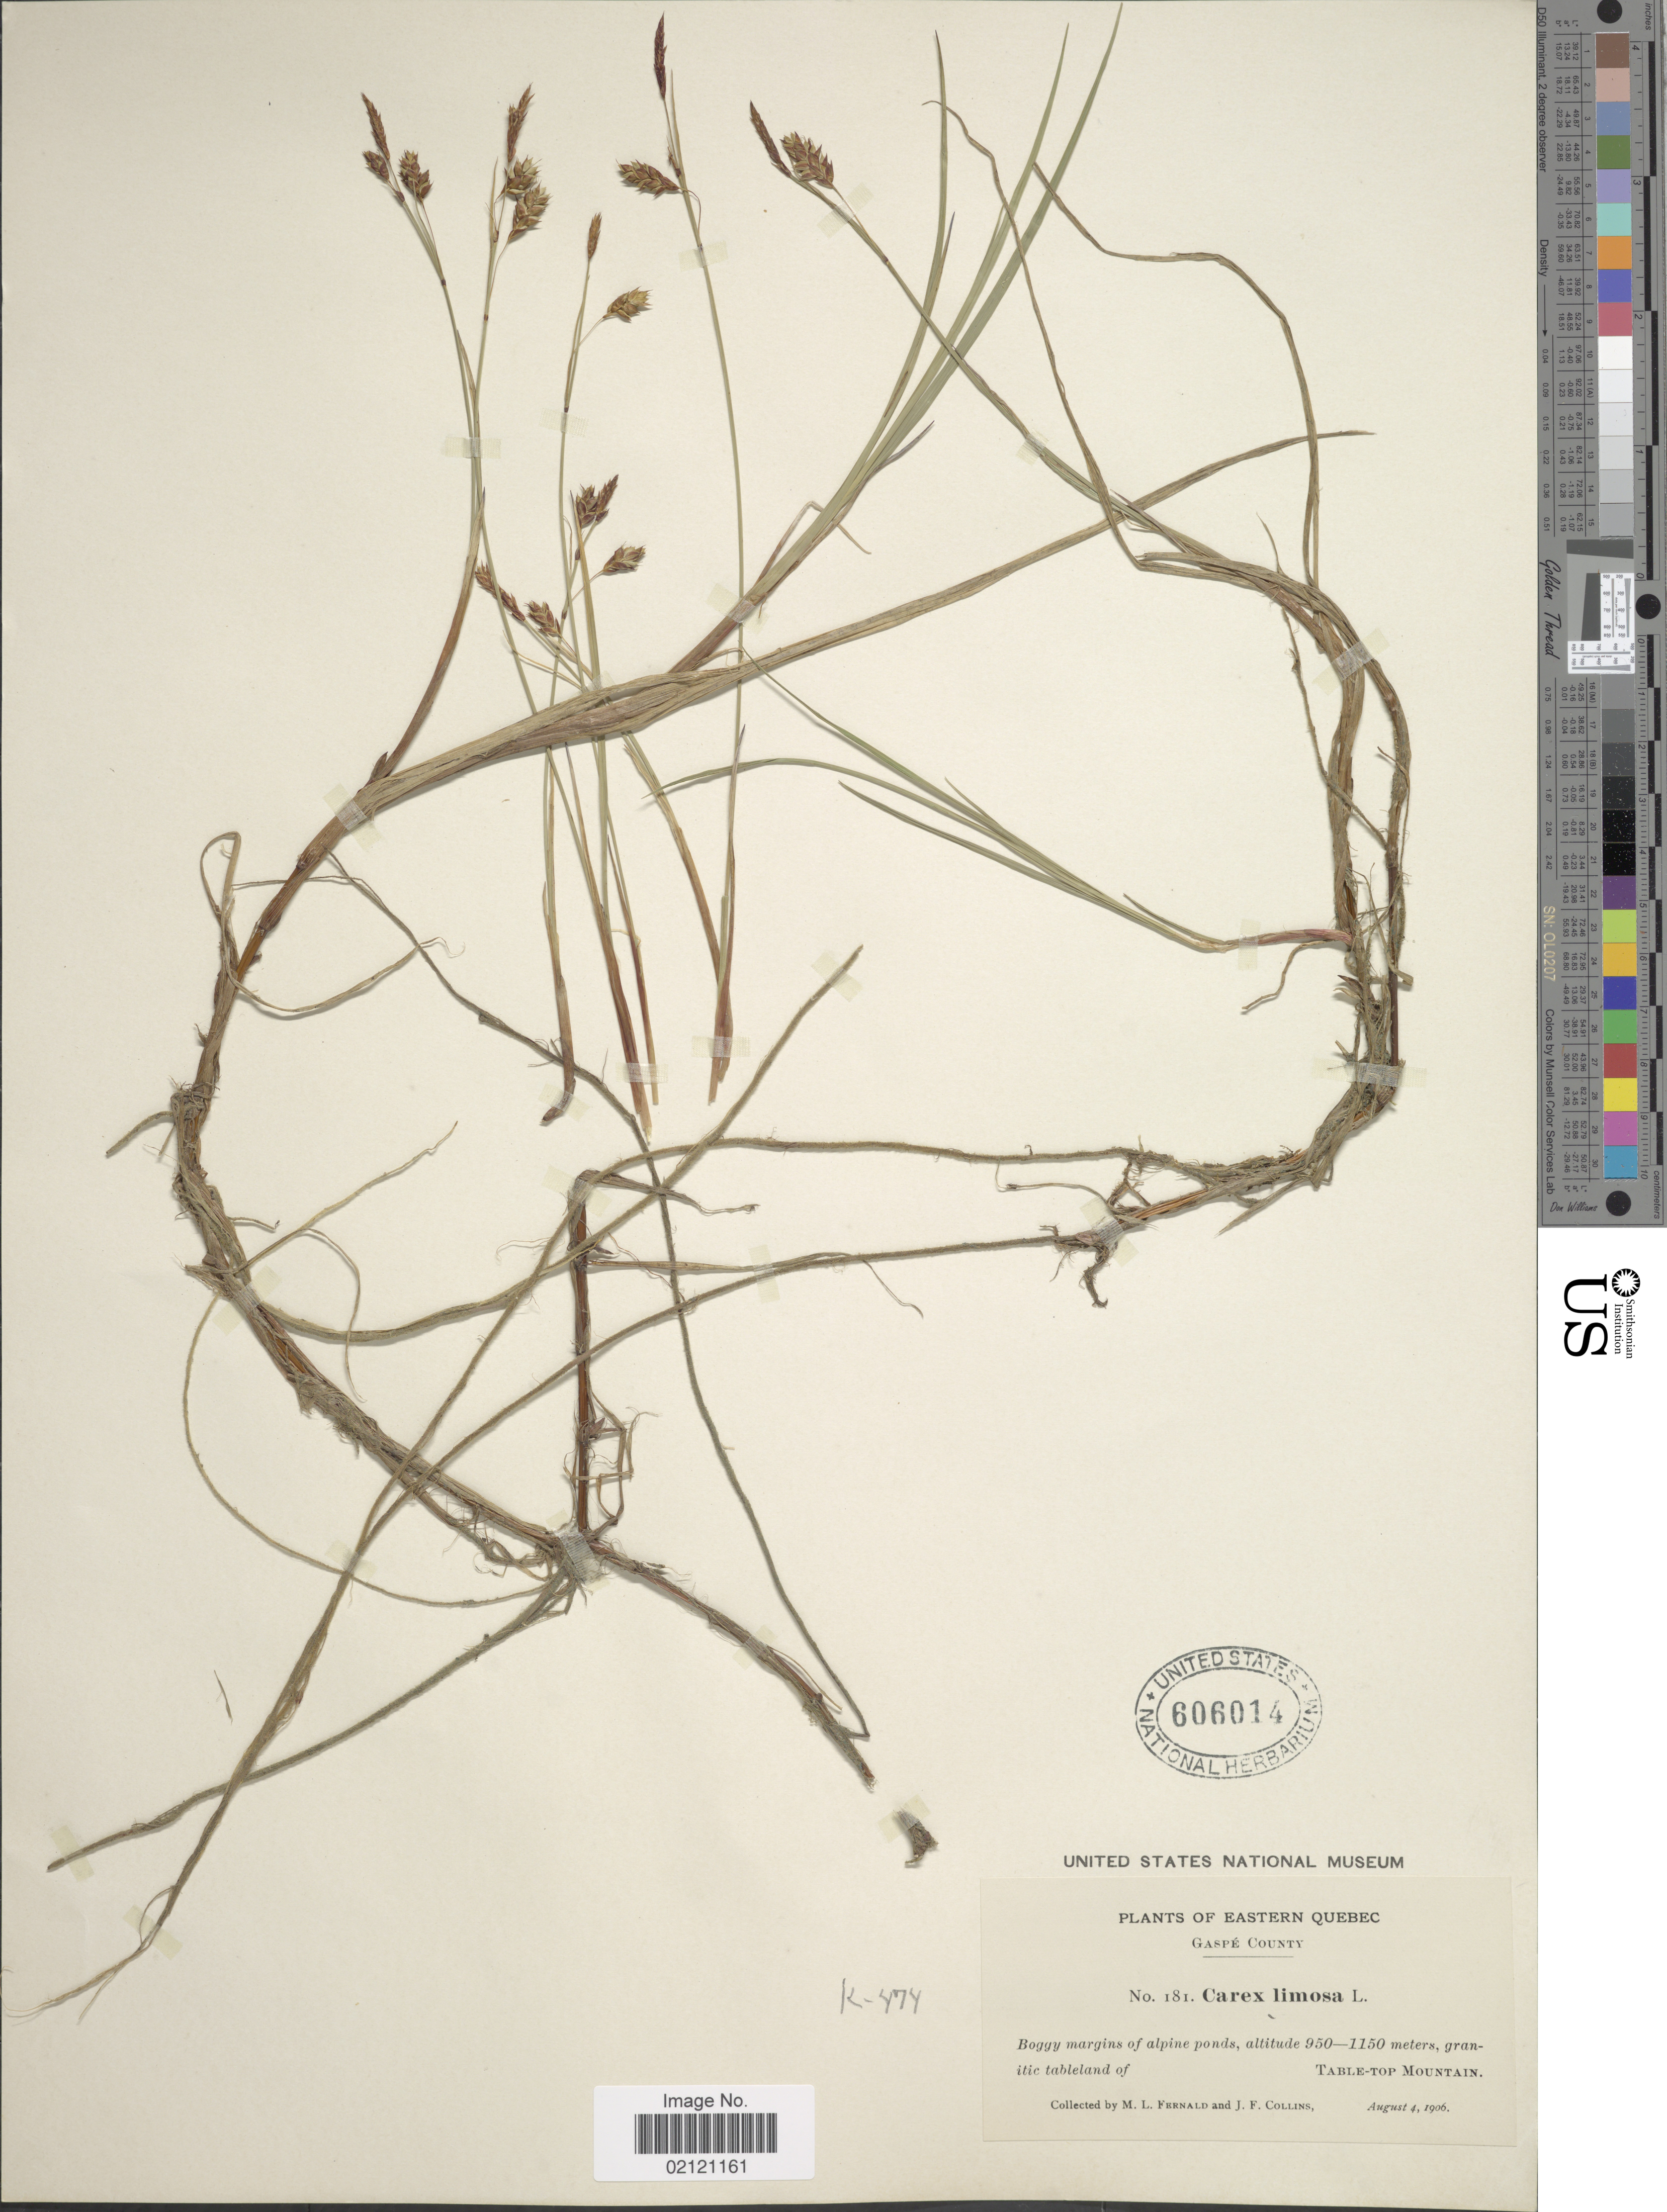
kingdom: Plantae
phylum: Tracheophyta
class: Liliopsida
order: Poales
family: Cyperaceae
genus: Carex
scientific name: Carex limosa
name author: L.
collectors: M. L. Fernald & J. Collins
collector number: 181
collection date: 1906-08-04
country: Canada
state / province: Quebec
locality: Eastern Quebec, Gaspe County, granitic tableland of Table-Top Mountain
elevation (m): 950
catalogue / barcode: US 606014